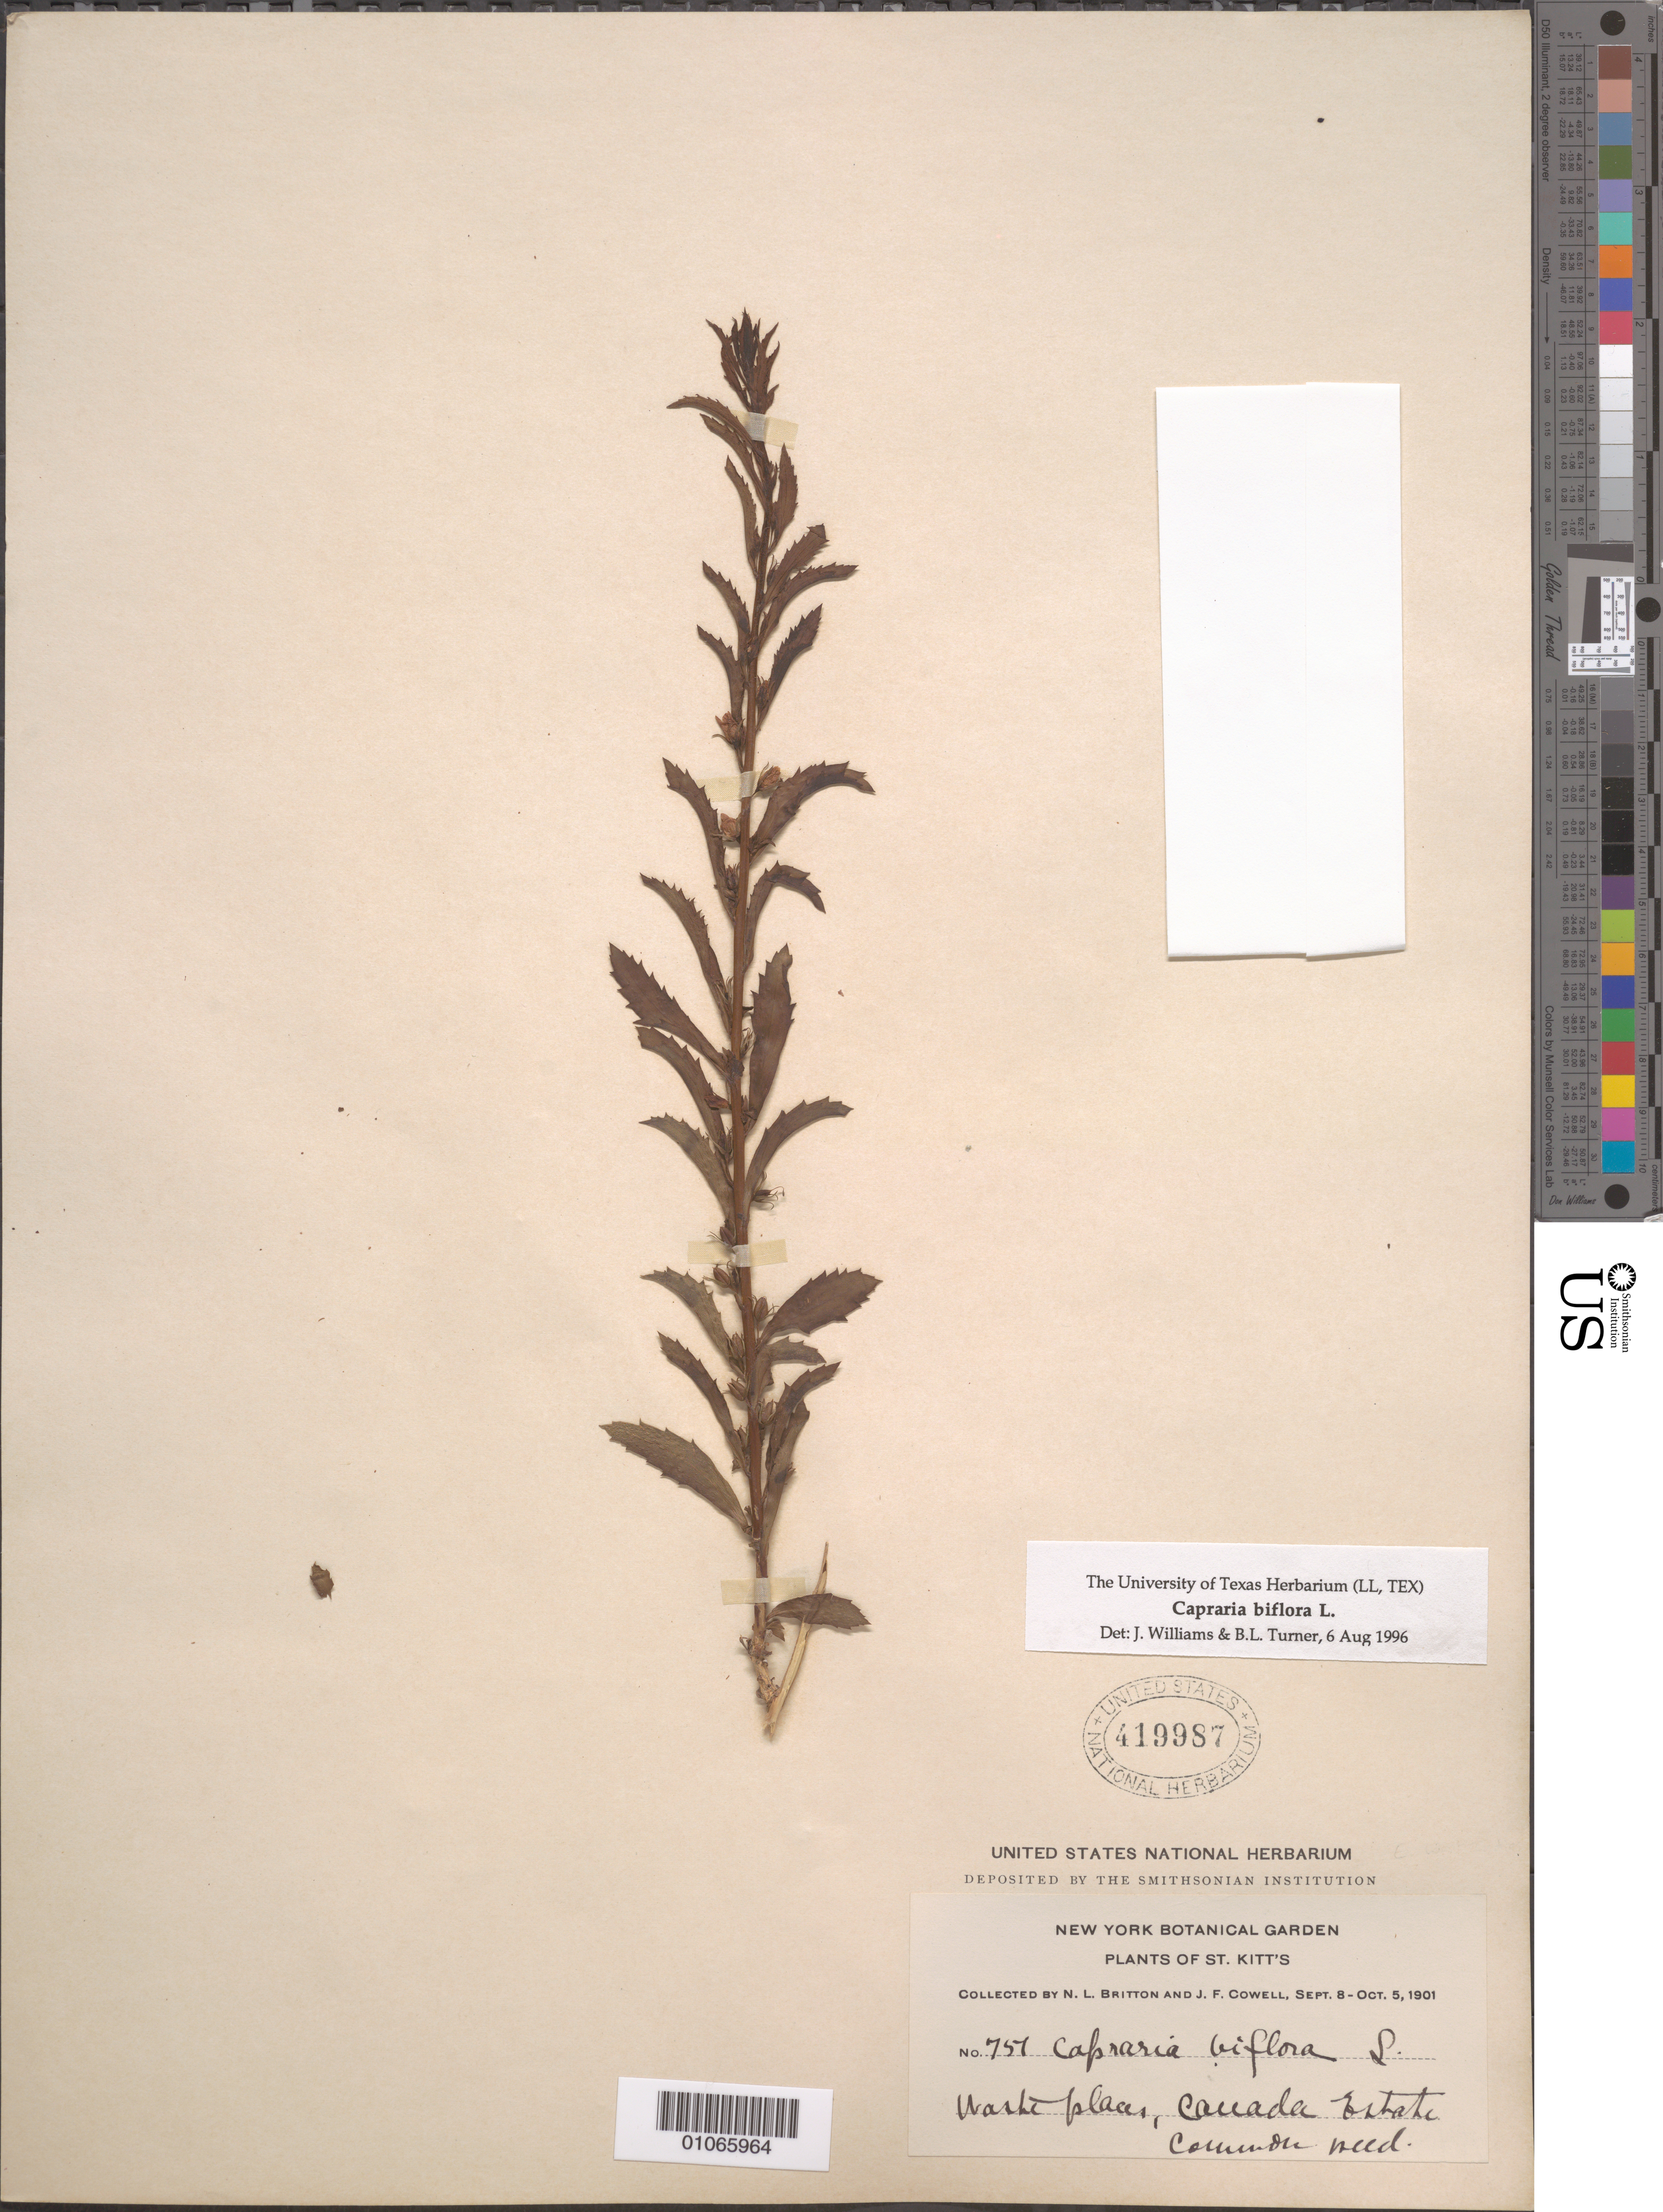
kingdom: Plantae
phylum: Tracheophyta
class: Magnoliopsida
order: Lamiales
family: Scrophulariaceae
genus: Capraria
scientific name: Capraria biflora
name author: L.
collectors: N. Britton & J. F. Cowell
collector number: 751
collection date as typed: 08 Sep 1901 to 05 Oct 1901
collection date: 1901-09-08/1901-10-05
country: St. Christopher-Nevis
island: St. Christopher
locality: Moist places.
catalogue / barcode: US 419987